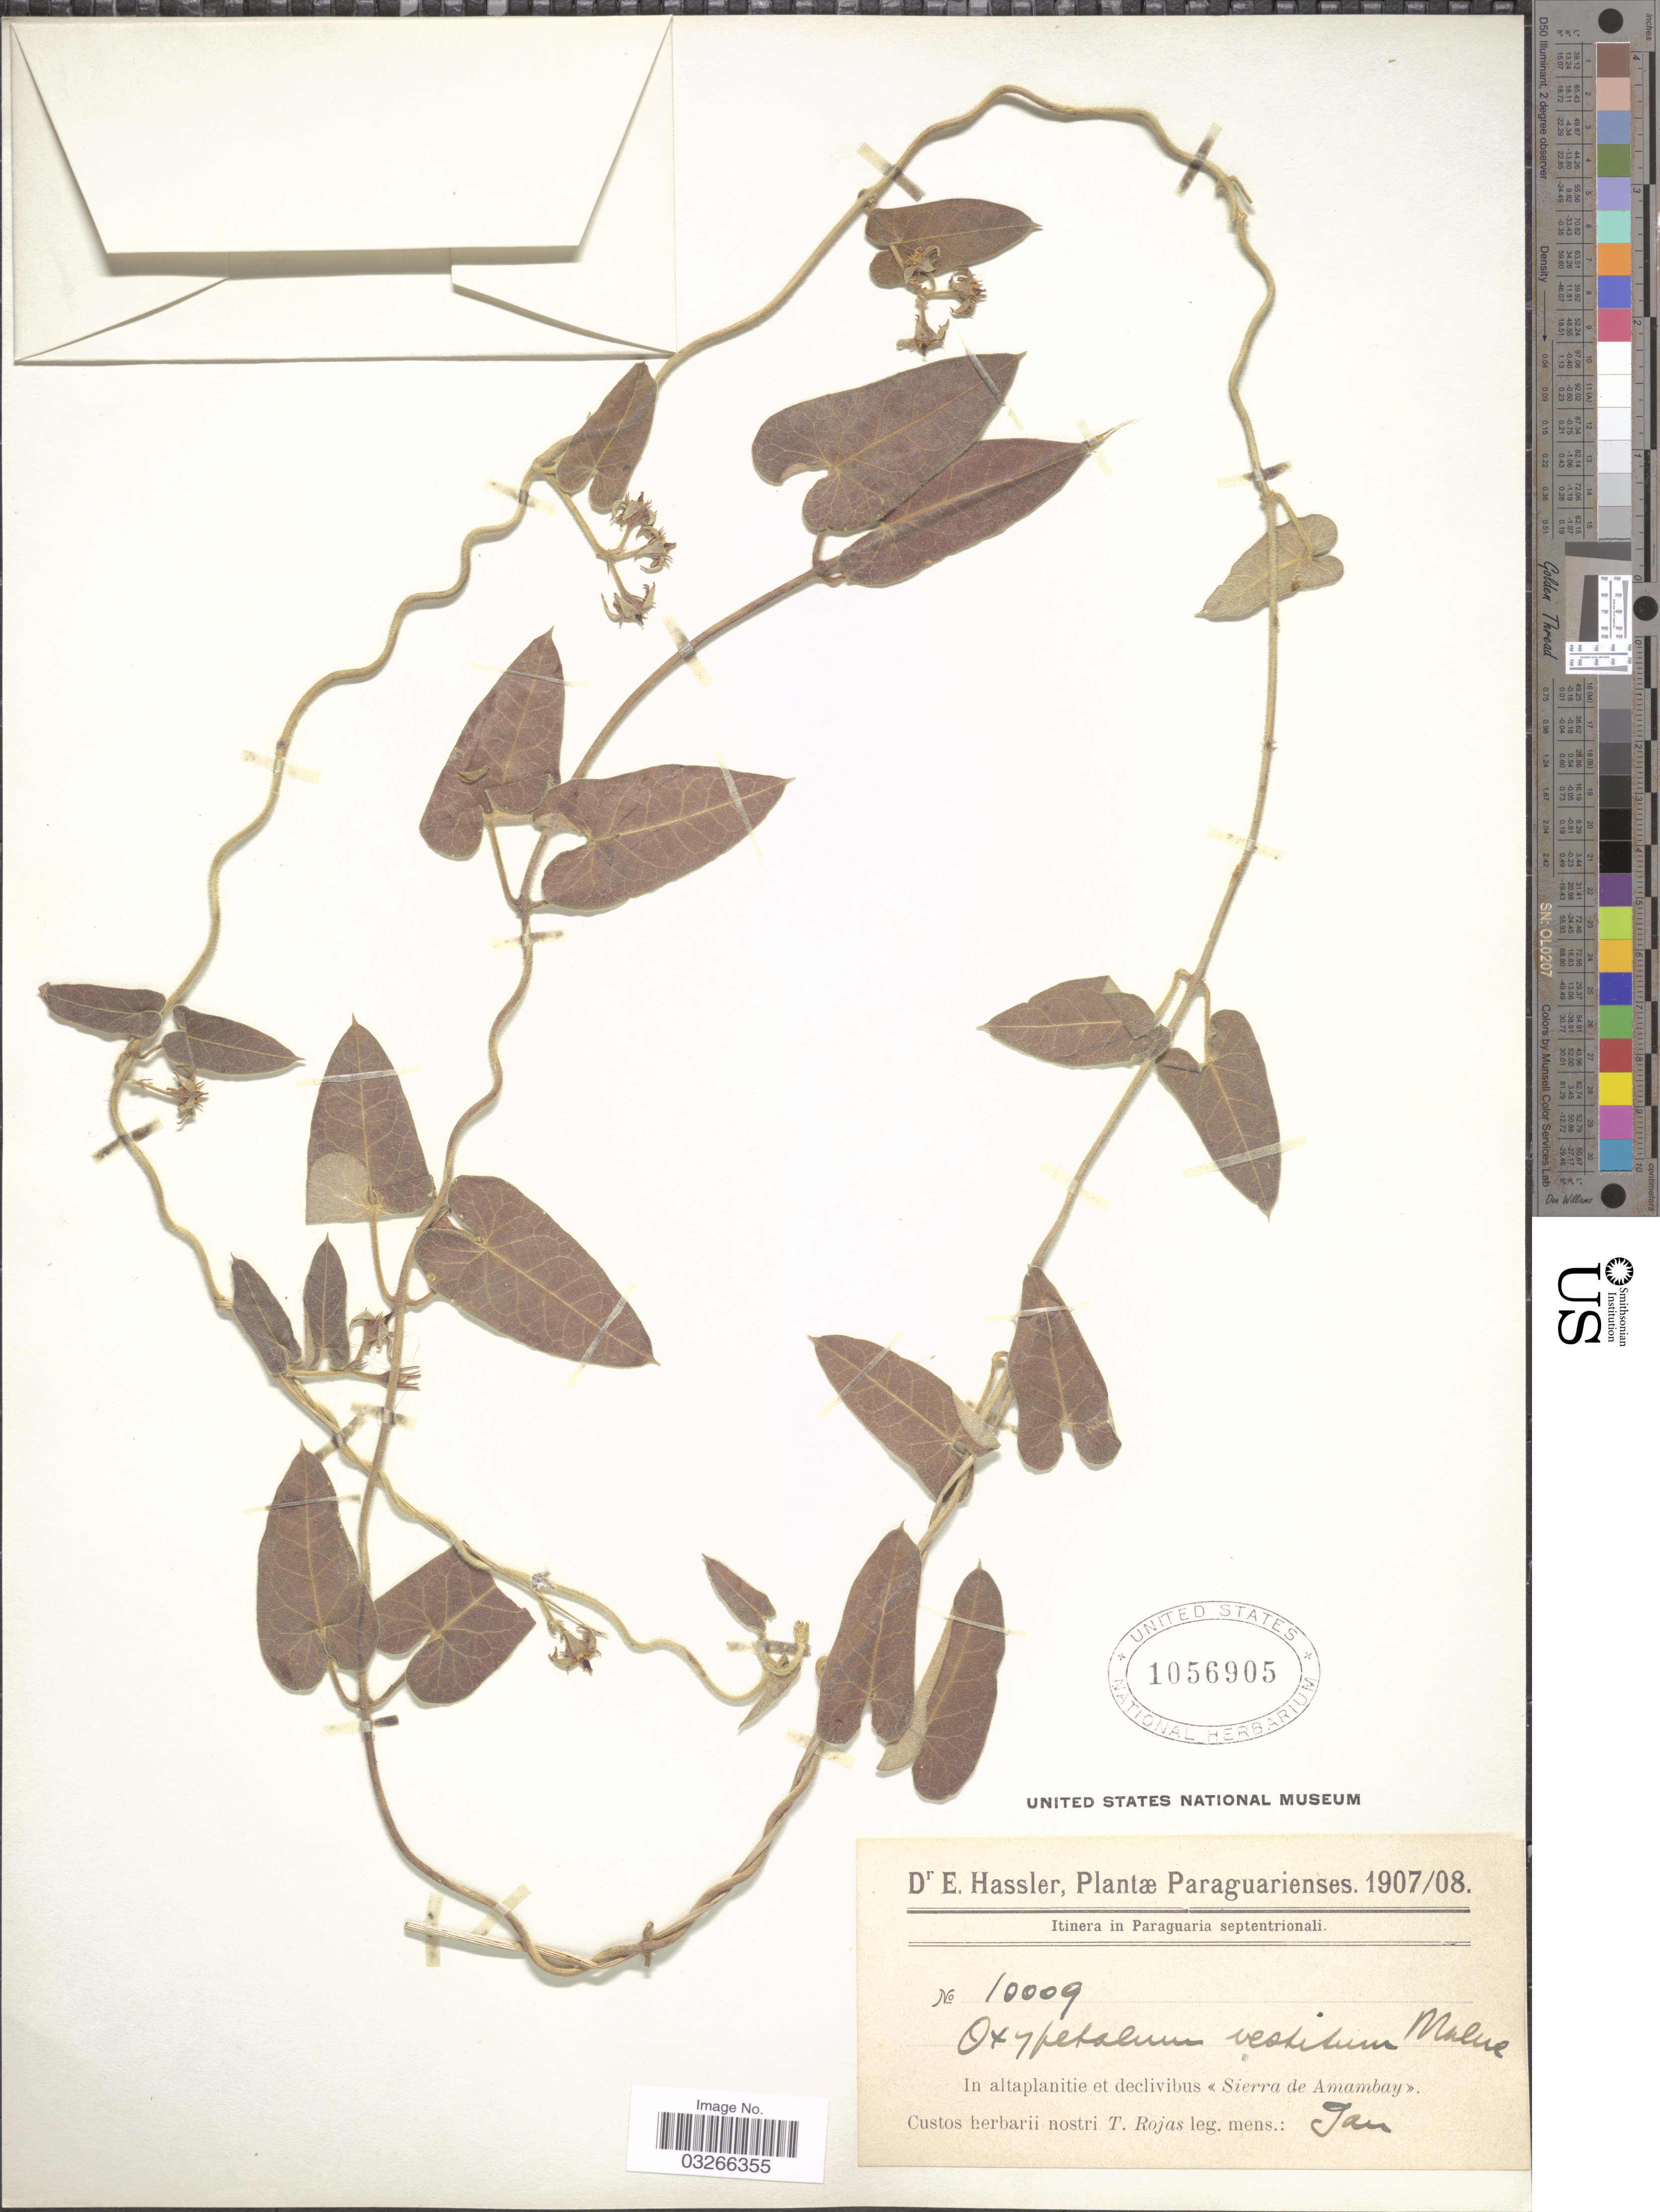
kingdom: Plantae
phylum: Tracheophyta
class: Magnoliopsida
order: Gentianales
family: Apocynaceae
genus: Oxypetalum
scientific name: Oxypetalum pachygynum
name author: Decne.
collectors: E. Hassler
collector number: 10009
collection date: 1907-01/1908-01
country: Paraguay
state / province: Amambay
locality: In altaplanitie et declivibus «Sierra de Amambay». Paraguaria septentrionali.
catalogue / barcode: US 1056905